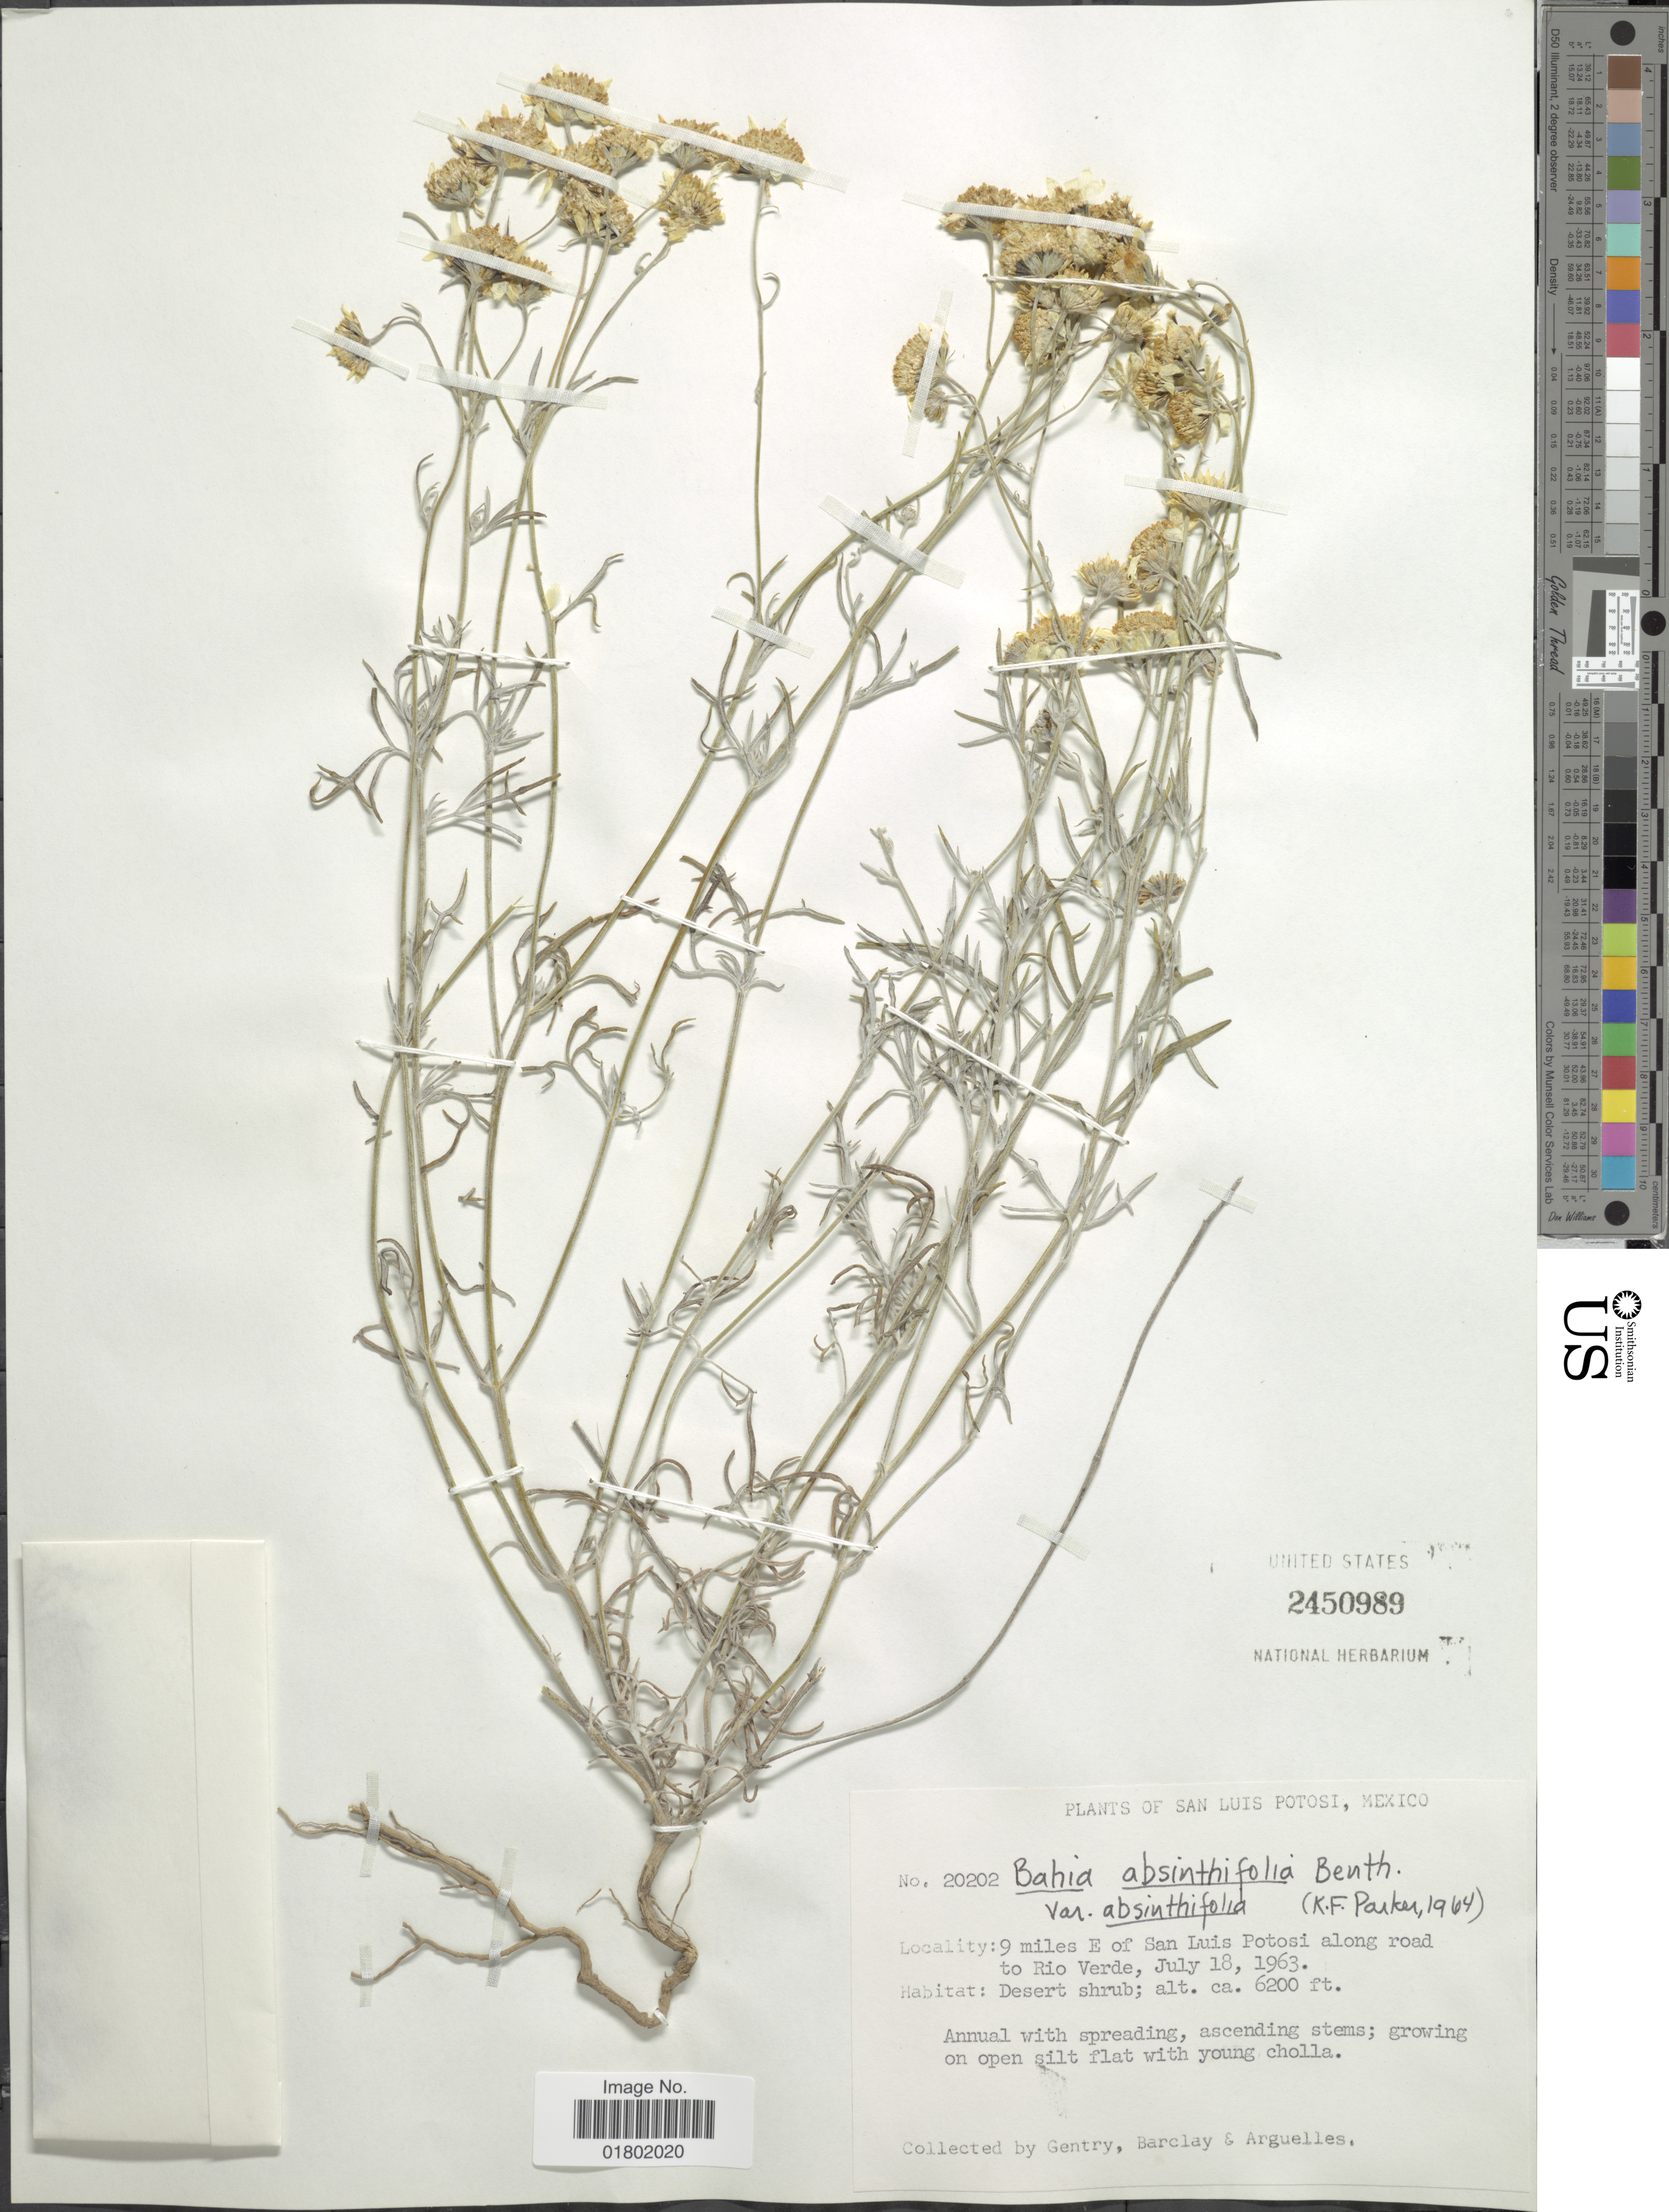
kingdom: Plantae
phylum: Tracheophyta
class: Magnoliopsida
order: Asterales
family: Asteraceae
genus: Bahia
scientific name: Bahia absinthifolia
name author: Benth.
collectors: Gentry, --, -- Barclay & Arguelles, --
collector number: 20202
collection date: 1963-07-18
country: Mexico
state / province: San Luis Potosí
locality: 9 miles E of San Luis Potosi along road to Rio Verde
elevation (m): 1890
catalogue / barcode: US 2450989